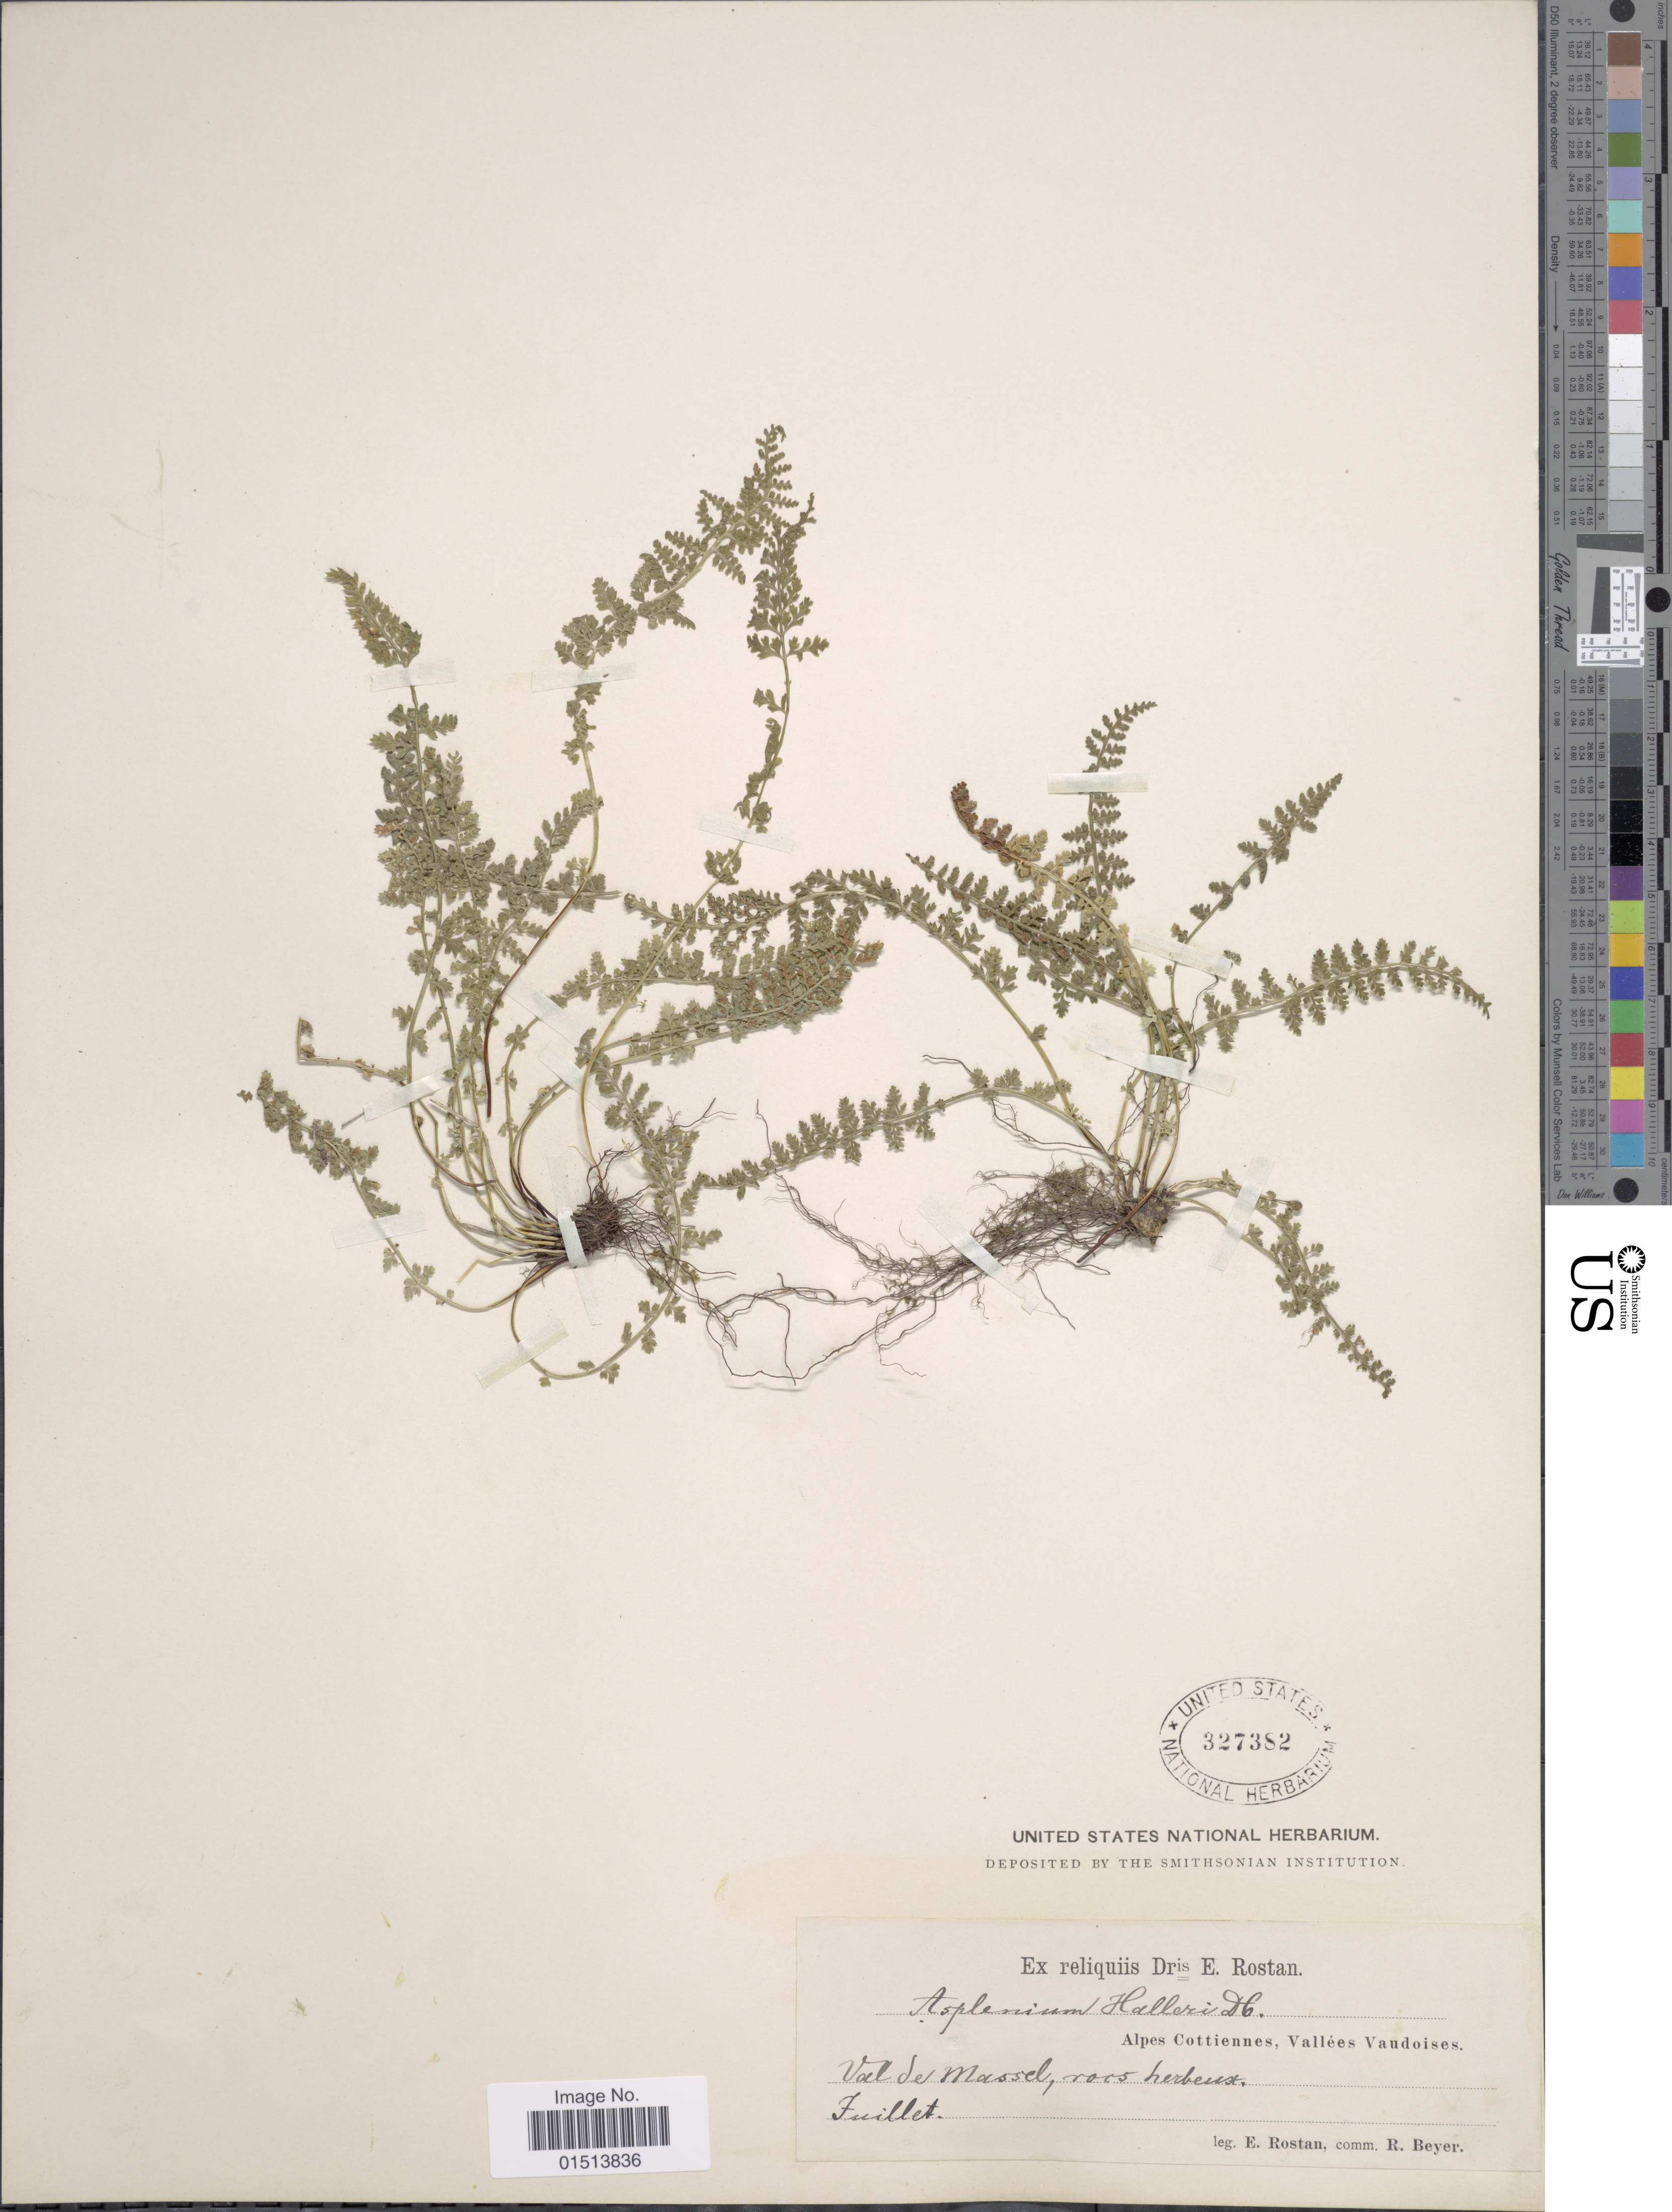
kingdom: Plantae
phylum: Tracheophyta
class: Polypodiopsida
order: Polypodiales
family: Aspleniaceae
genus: Asplenium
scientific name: Asplenium fontanum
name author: (L.) Bernh.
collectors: E. Rostan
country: Switzerland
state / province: Vaud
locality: Alpes Cottiennes, Vallees Vaudoises, Val de Massel, rocs herbeux Fuille.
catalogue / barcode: US 327382